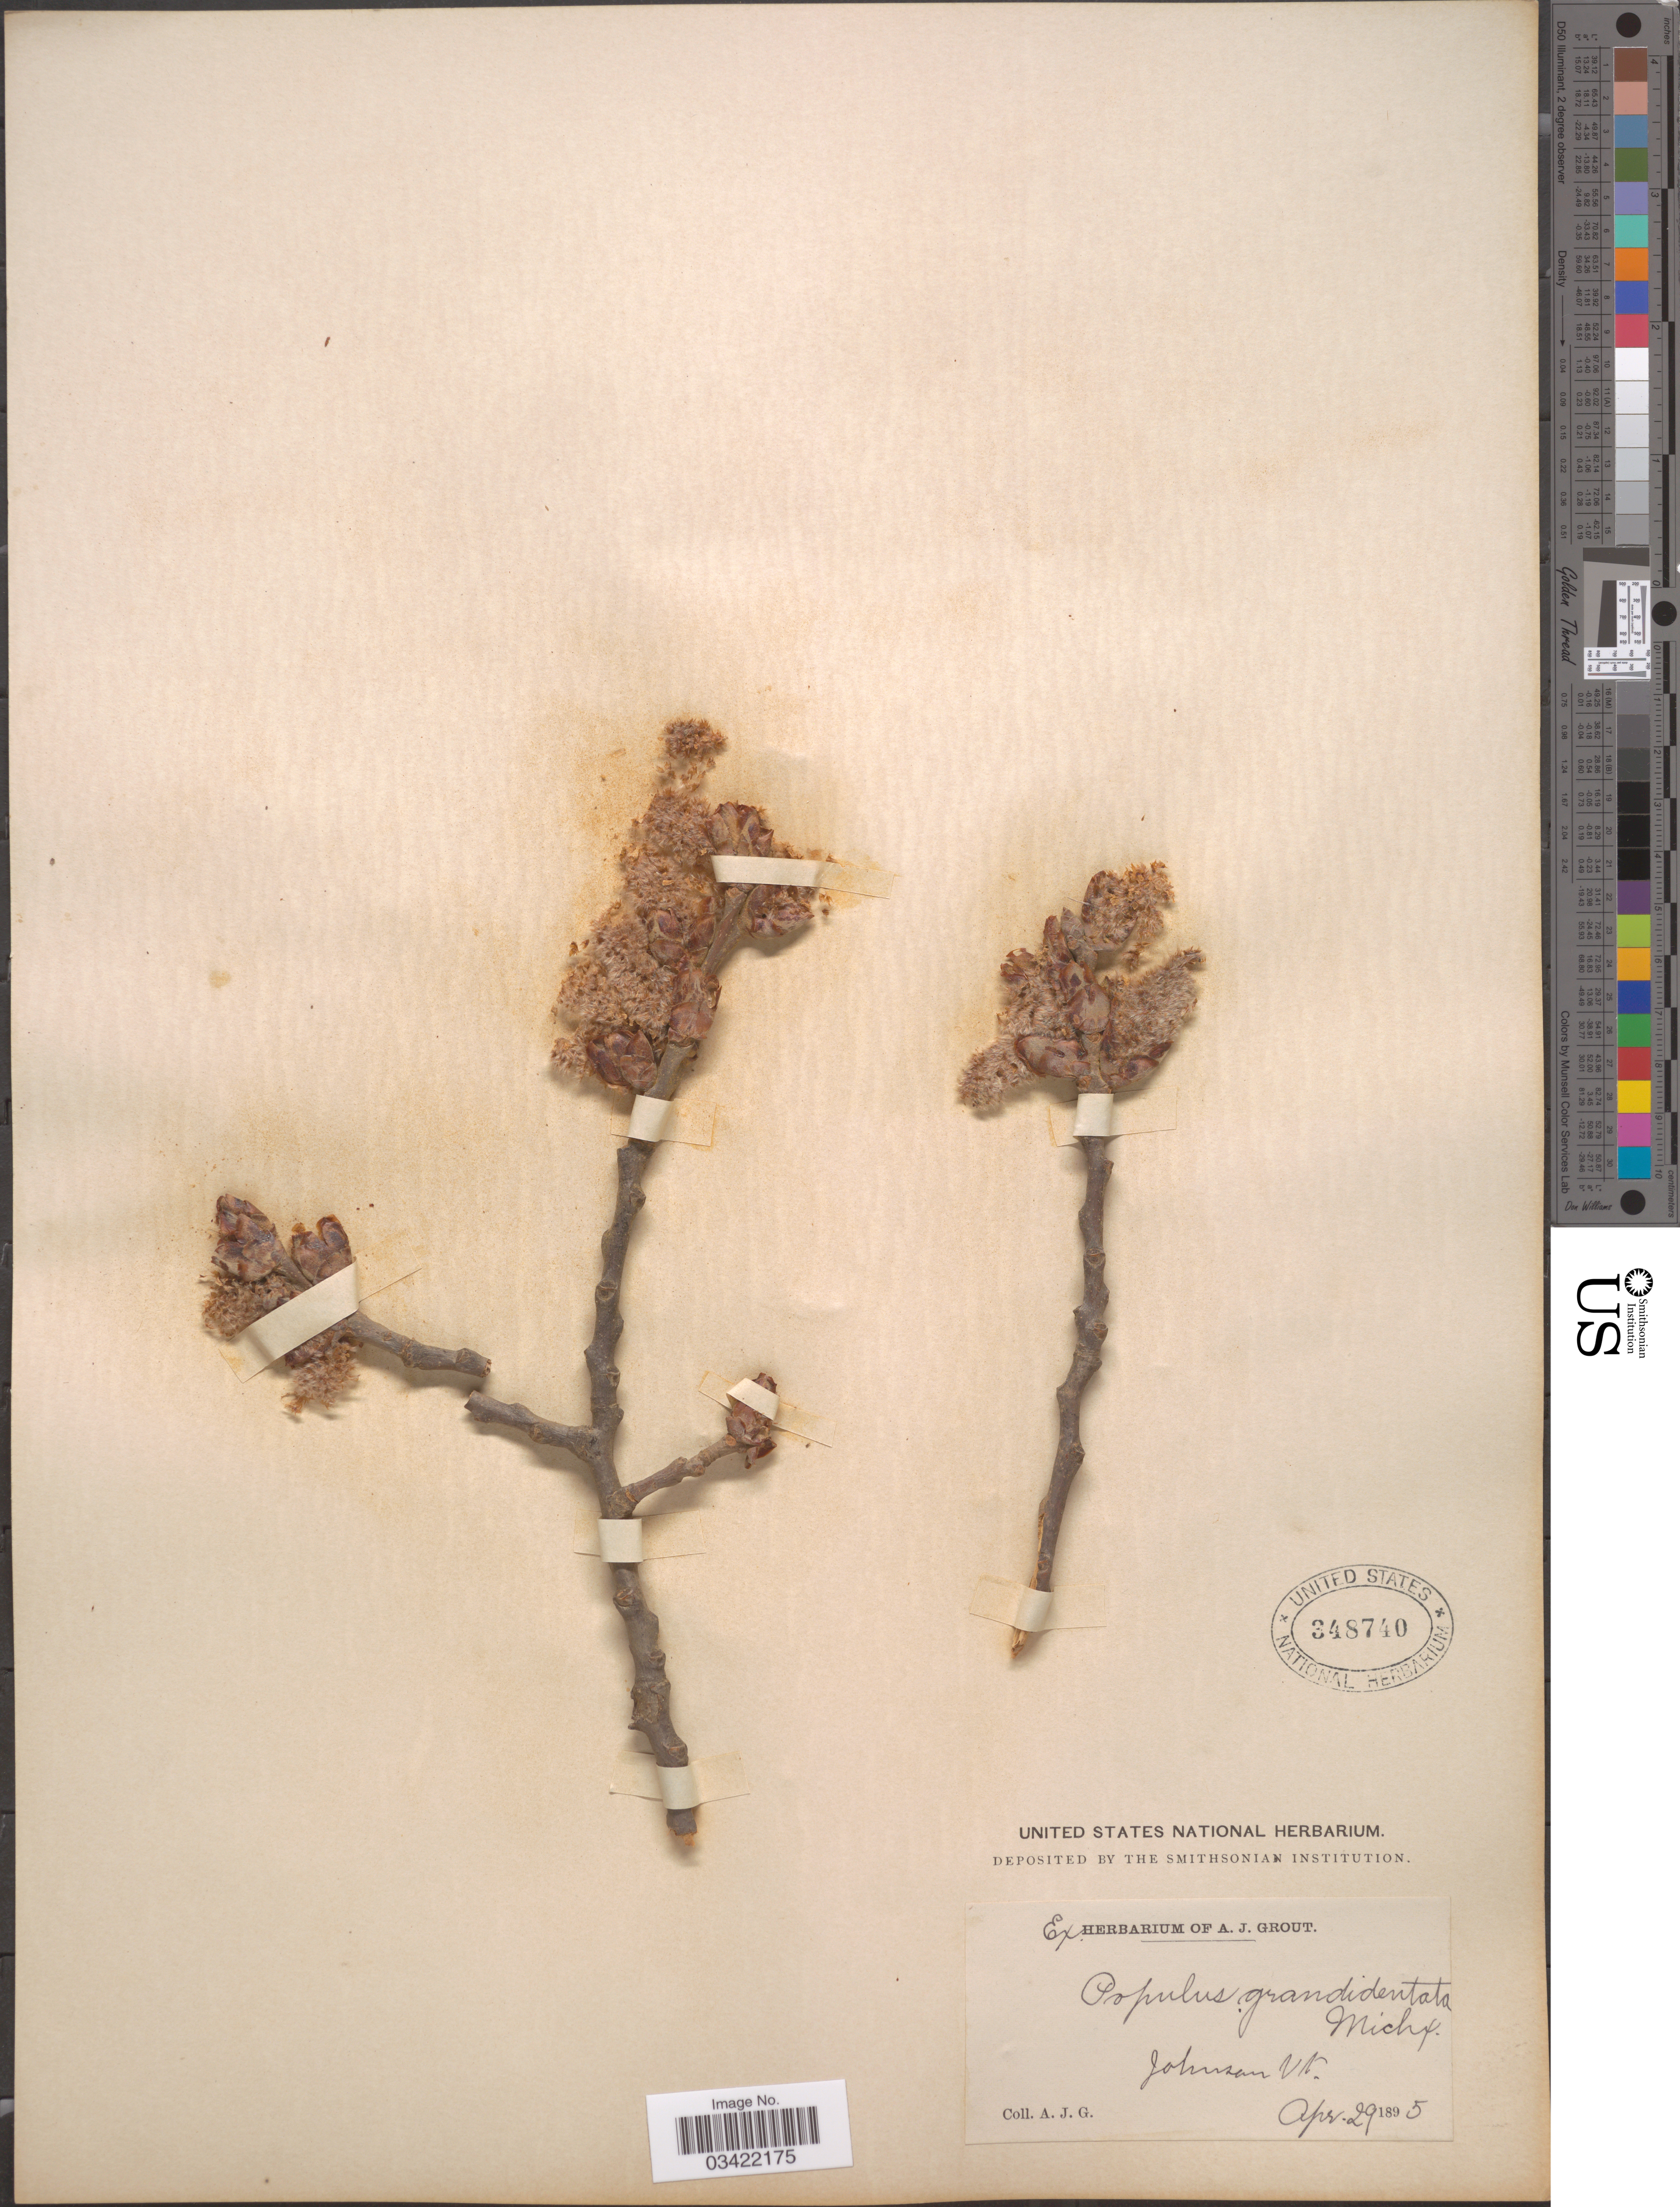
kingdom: Plantae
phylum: Tracheophyta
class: Magnoliopsida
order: Malpighiales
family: Salicaceae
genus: Populus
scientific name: Populus grandidentata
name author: Michx.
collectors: A. J. Grout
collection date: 1895-04-29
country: United States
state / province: Vermont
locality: Johnson.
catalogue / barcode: US 348740